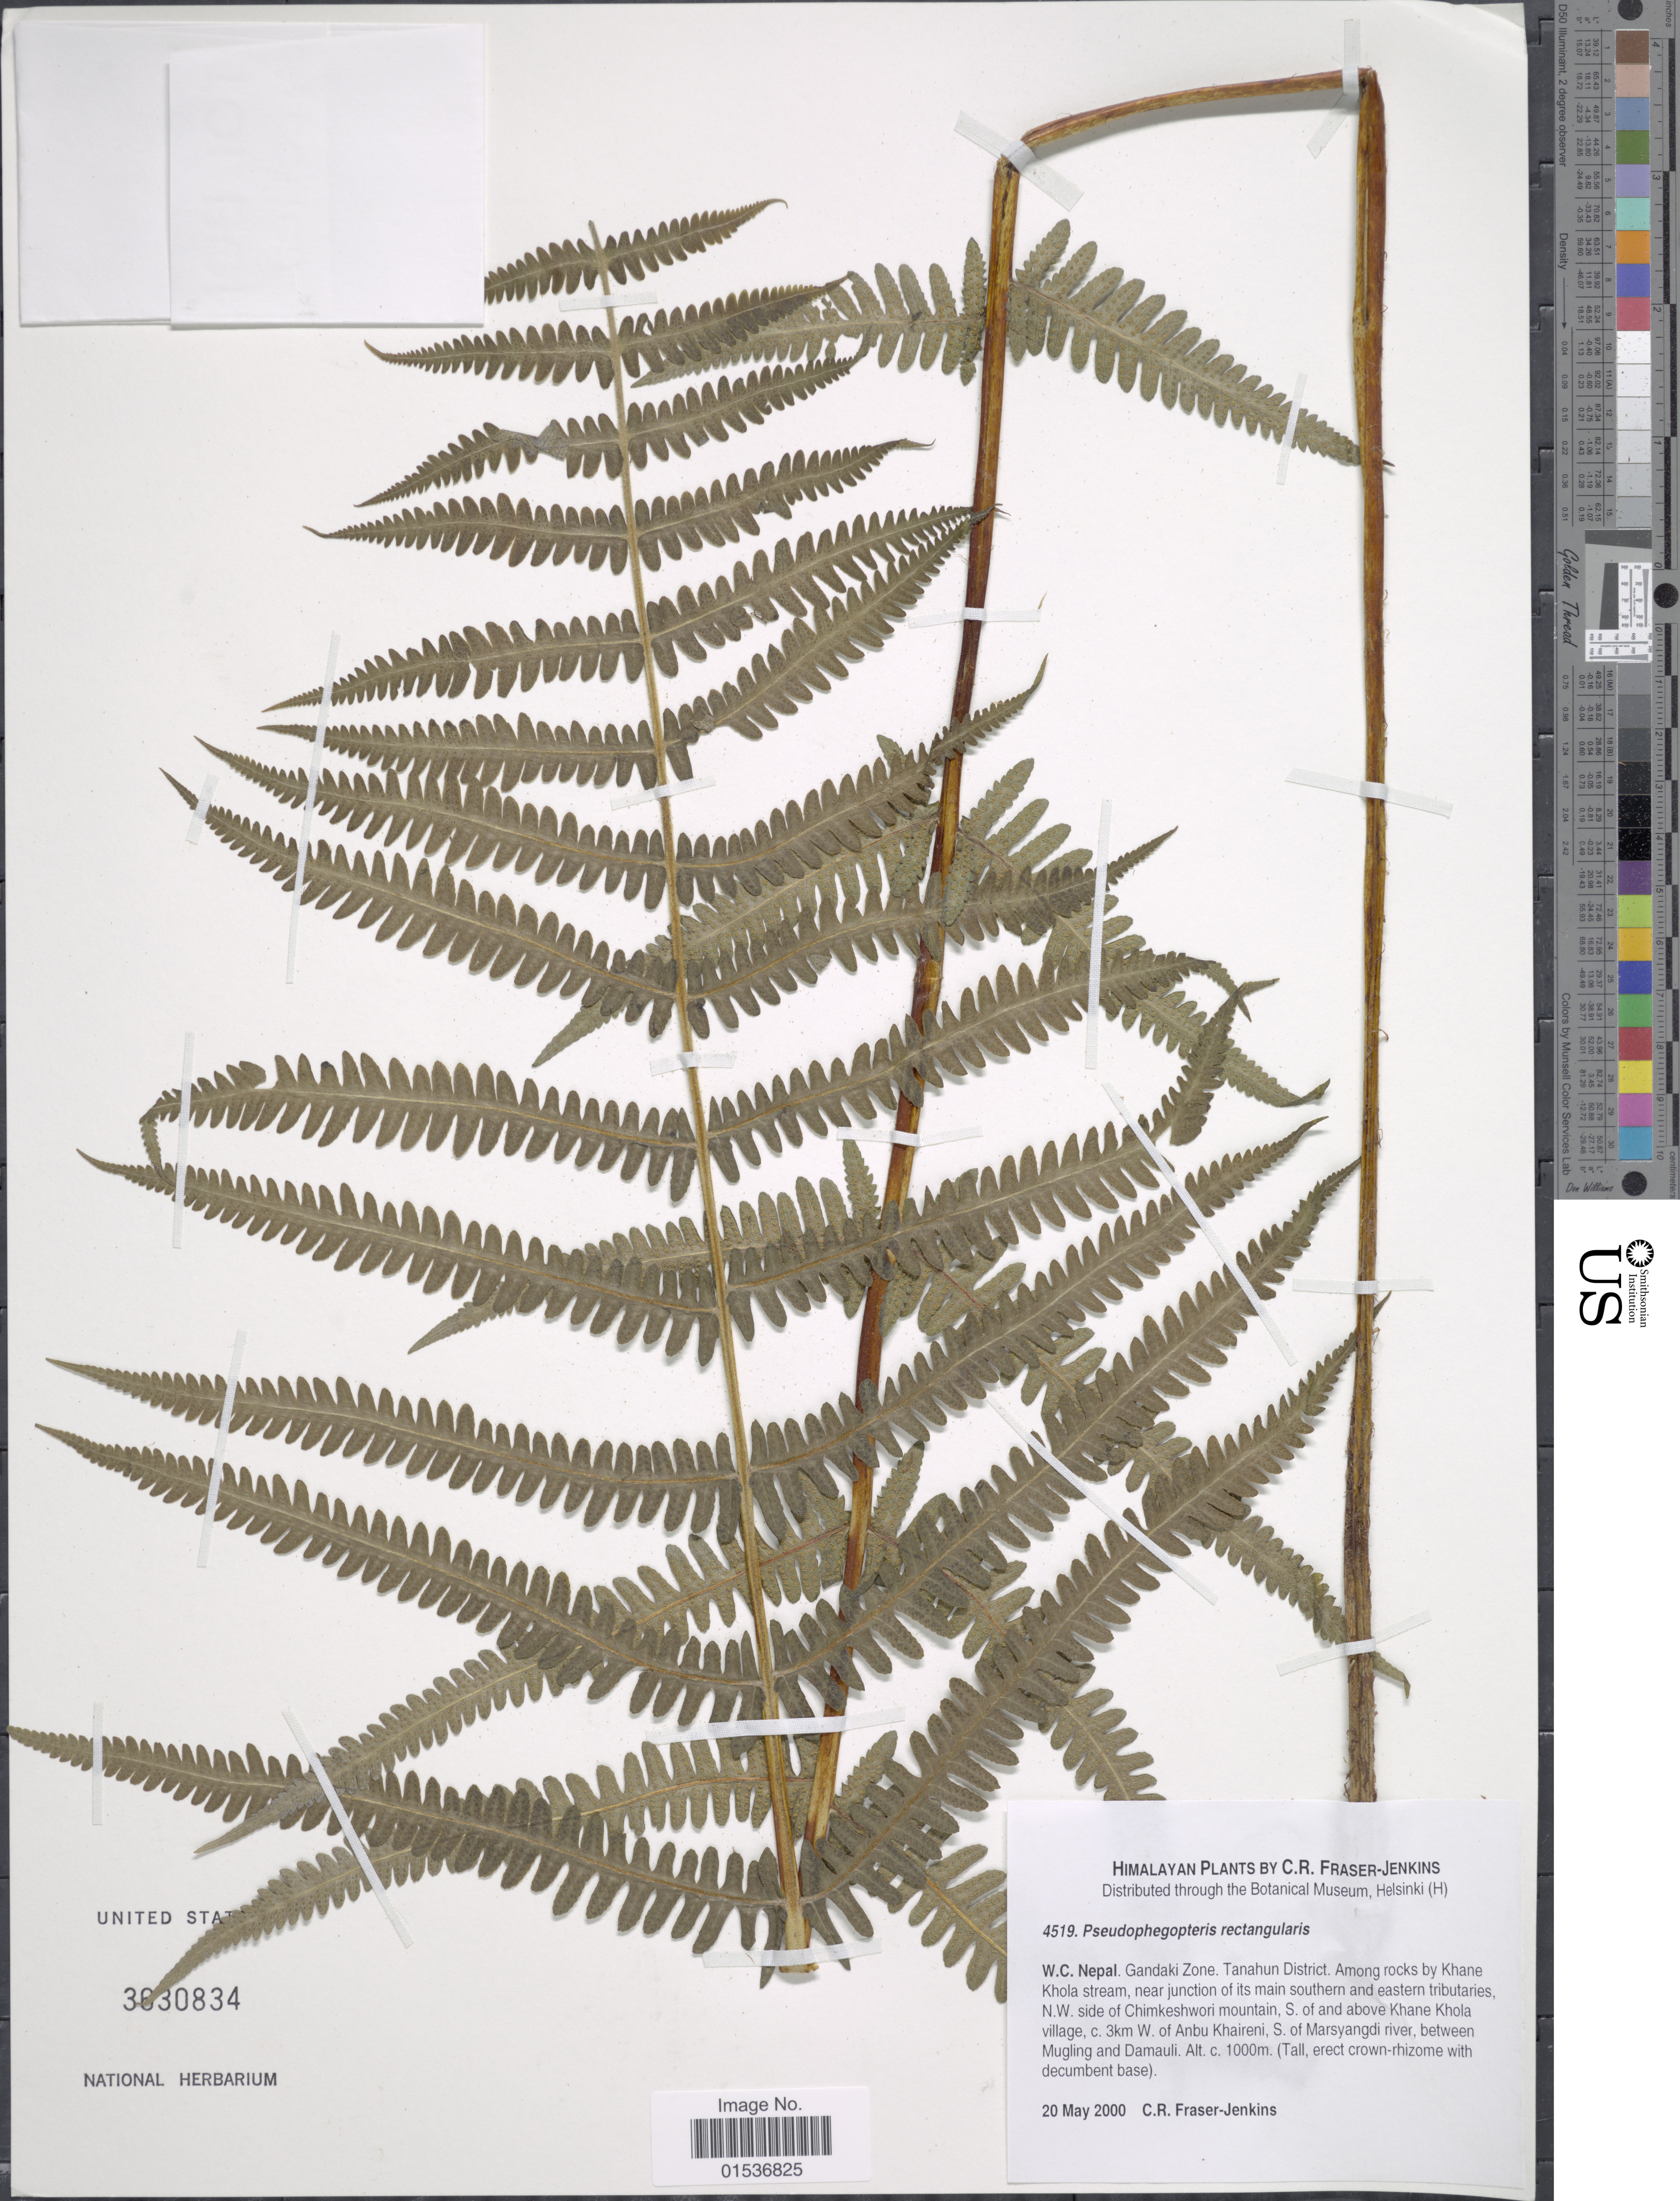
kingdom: Plantae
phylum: Tracheophyta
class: Polypodiopsida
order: Polypodiales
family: Thelypteridaceae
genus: Pseudophegopteris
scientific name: Pseudophegopteris rectangularis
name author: (Zoll.) Holttum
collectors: C. R. Fraser-Jenkins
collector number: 4519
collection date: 2000-05-20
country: Nepal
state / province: Gandaki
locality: Himalaya, W.C. Nepal. Gandoki Zone. Tanahun District.Among rocks by Khane Khola stream, near junction of of its main southern and eastern tributaries, N.W. side of Chimkeshwori mountain, S. of and above Khane Klhola village, c. 3km W. of Anbu Khaireni, S. of Marsyangdi river, between Mugling and Damauli.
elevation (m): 1000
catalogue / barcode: US 3630834